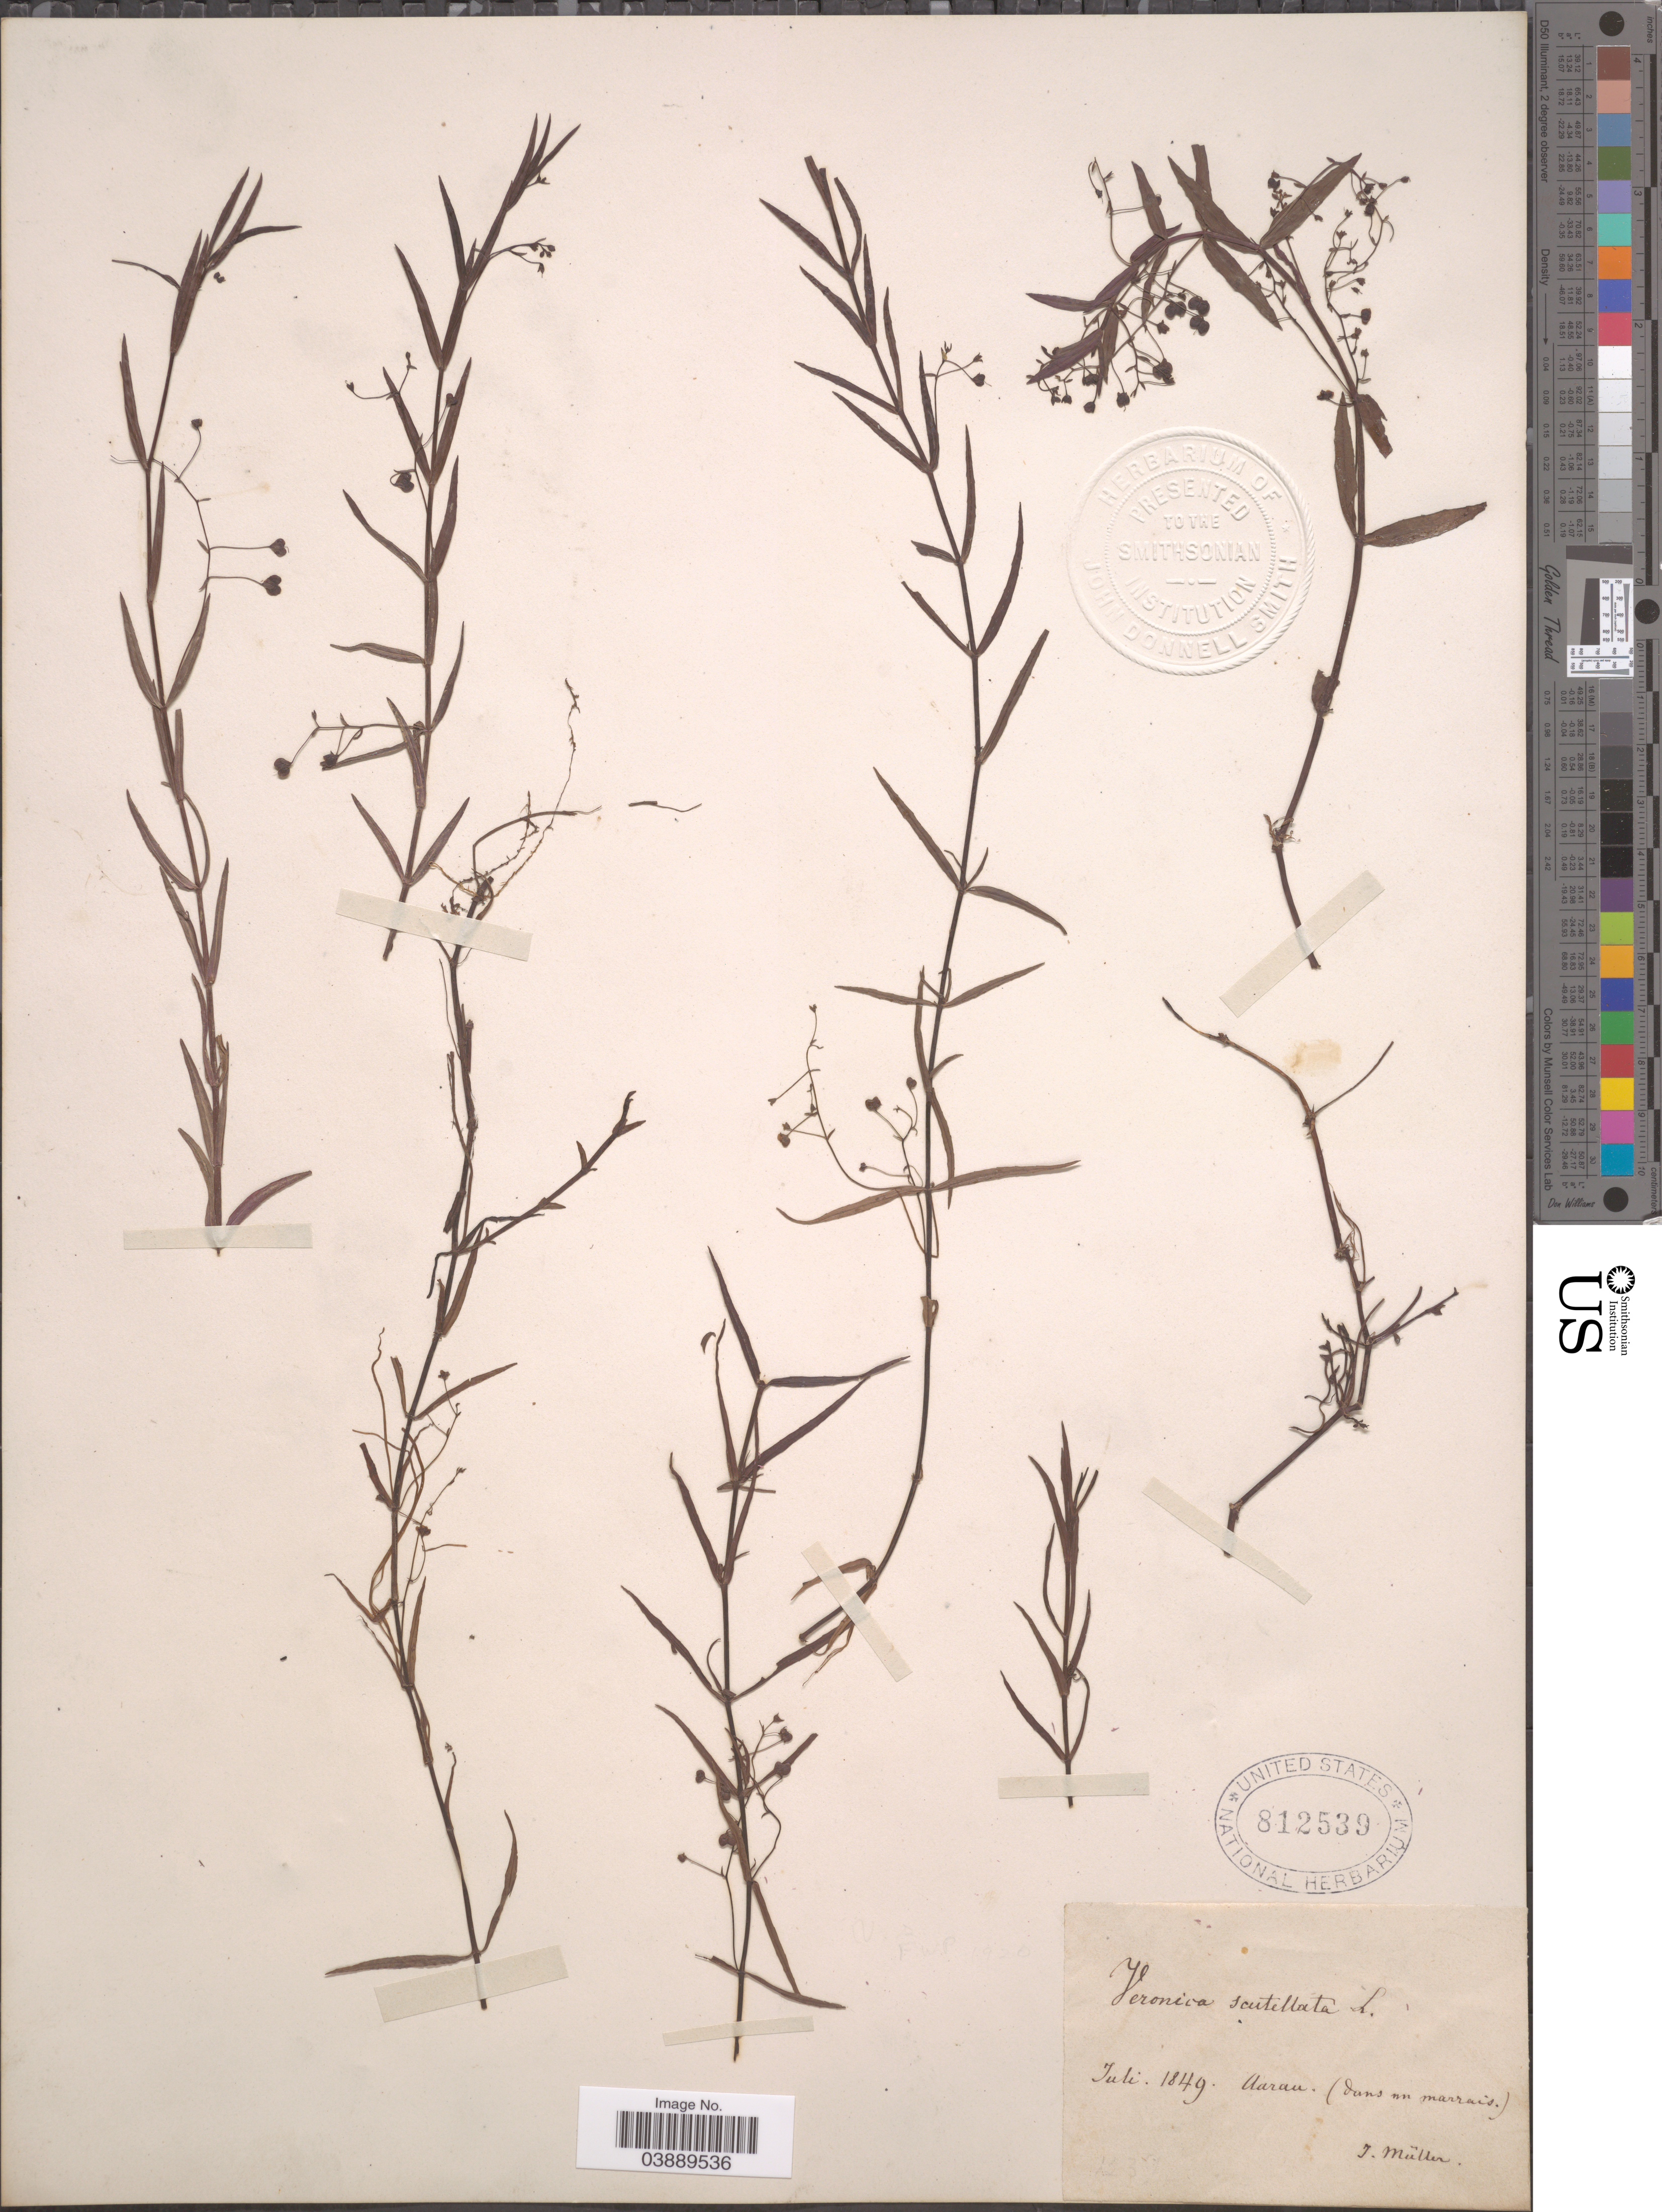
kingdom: Plantae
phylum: Tracheophyta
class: Magnoliopsida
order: Lamiales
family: Plantaginaceae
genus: Veronica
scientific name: Veronica scutellata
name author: L.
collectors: J. Müller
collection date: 1849-07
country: Switzerland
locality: Aarau. (dans un marrais.).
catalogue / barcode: US 812539